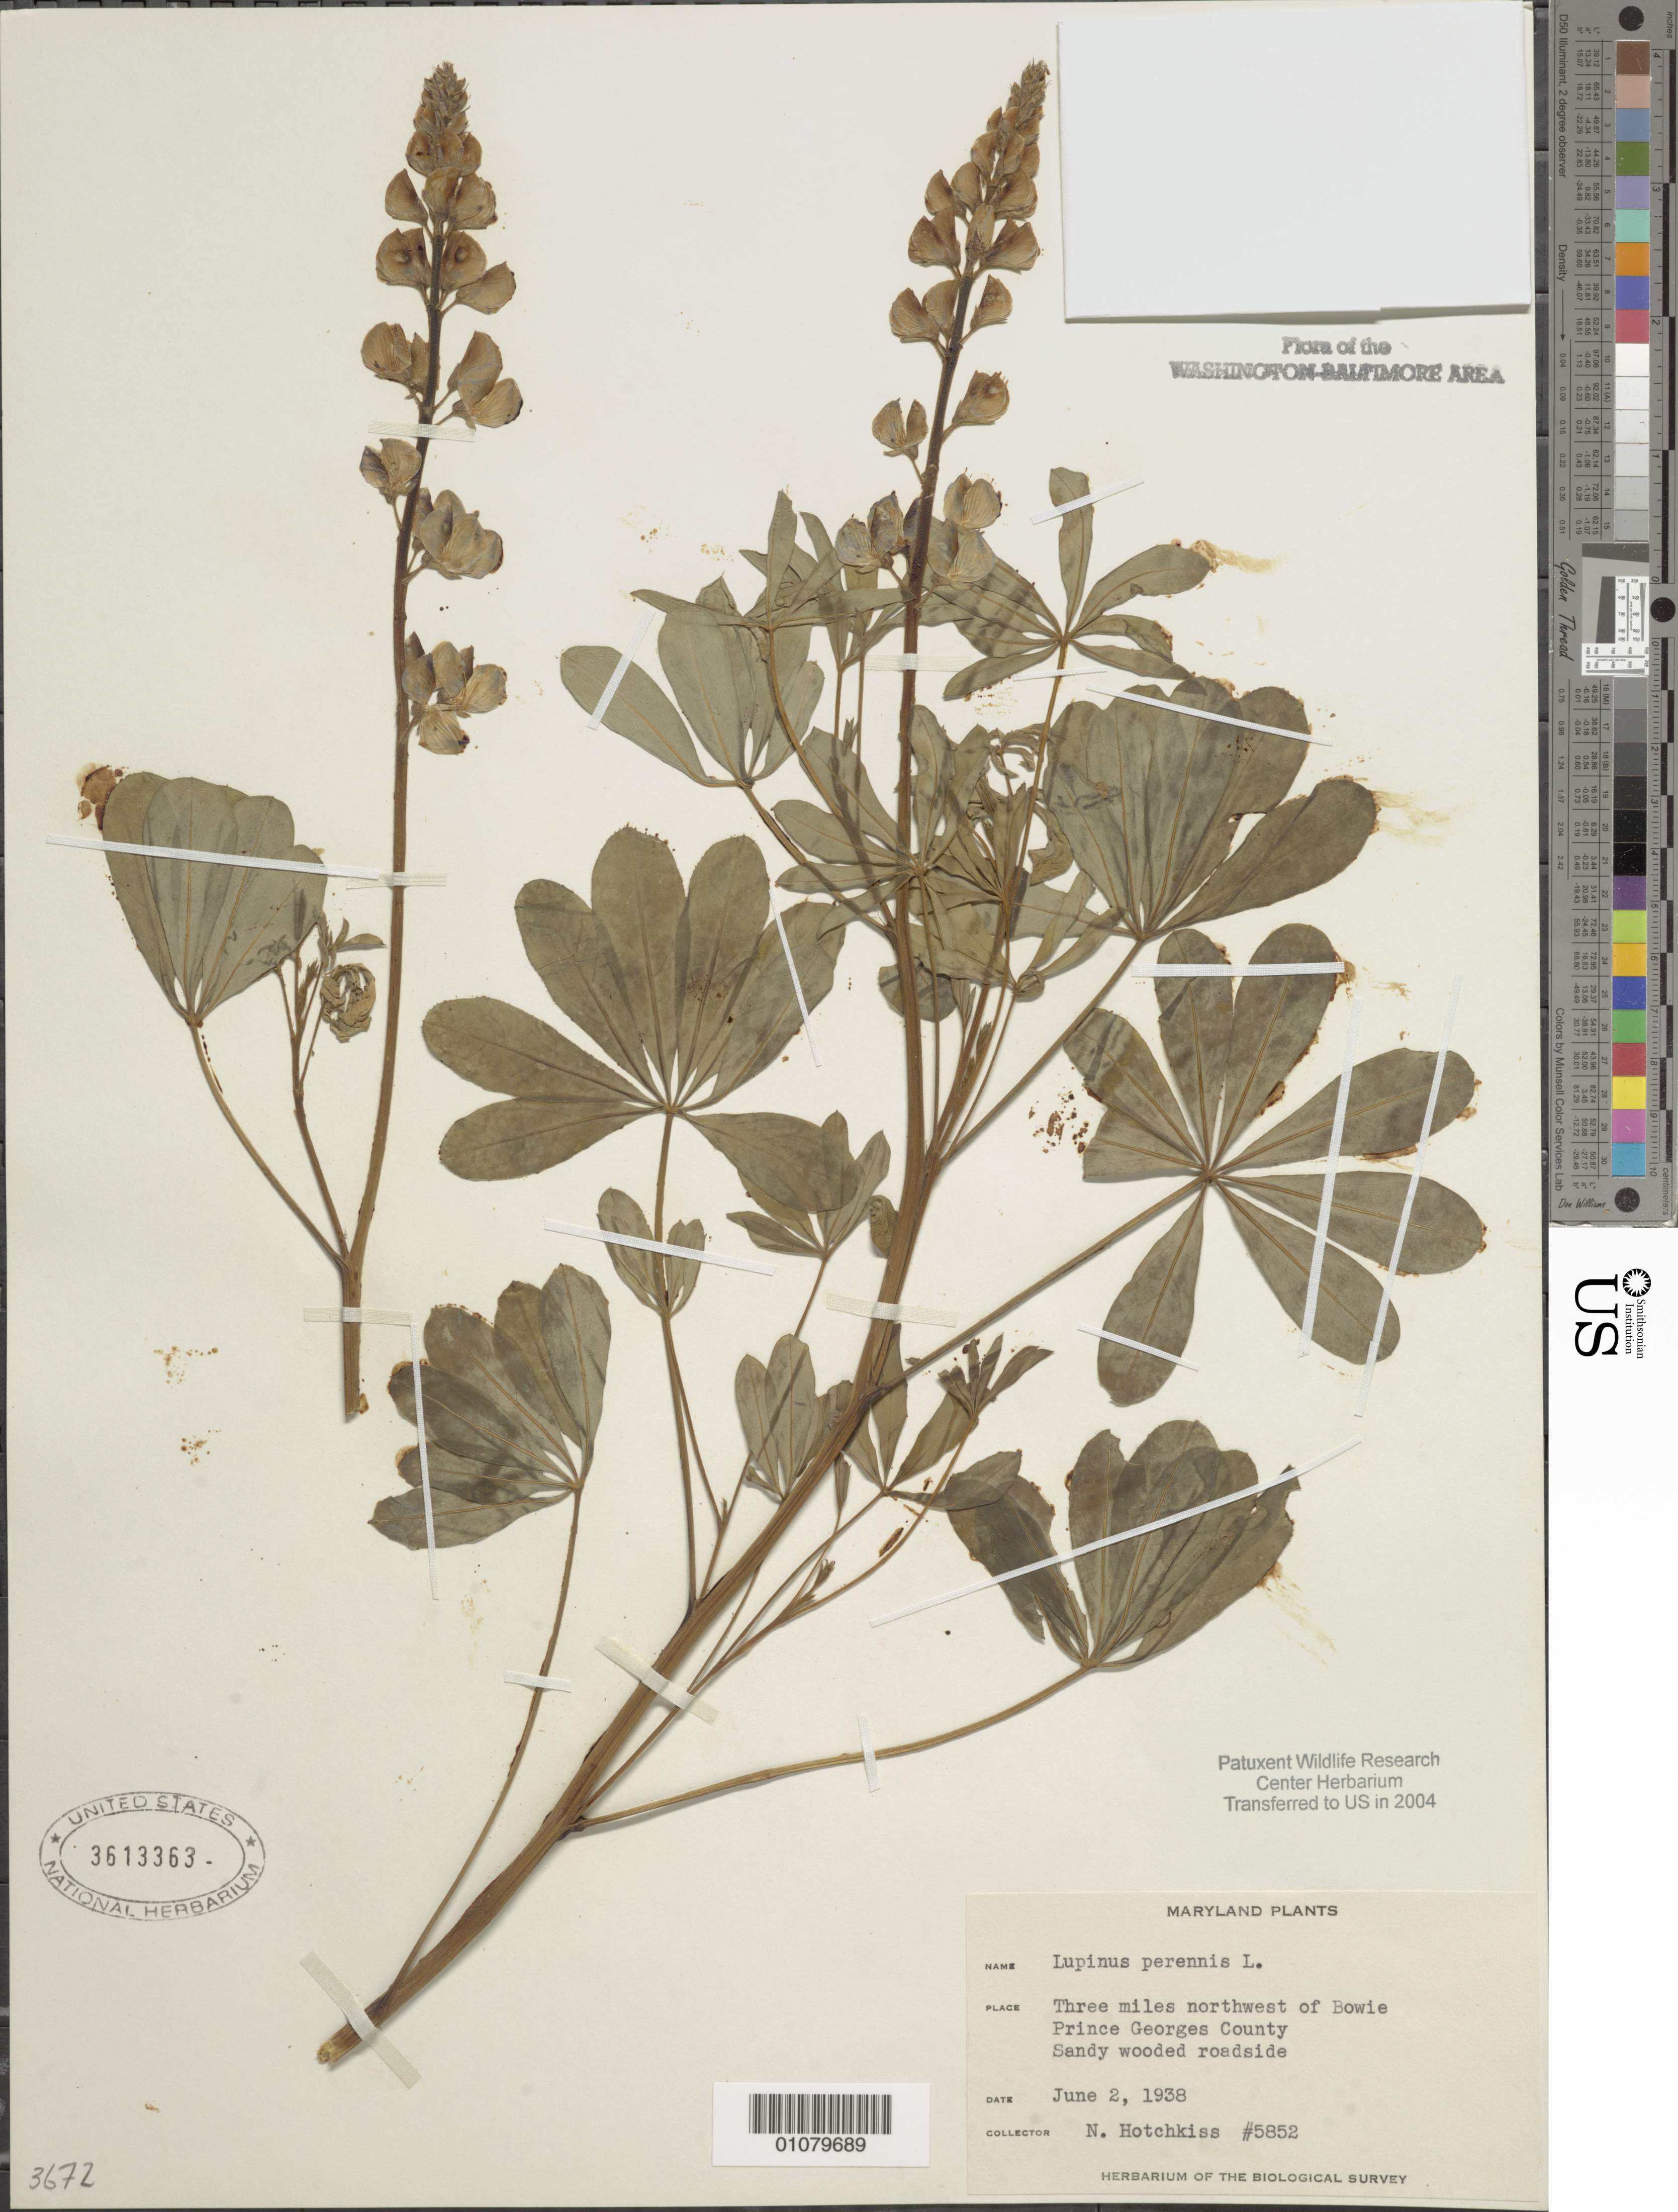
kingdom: Plantae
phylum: Tracheophyta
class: Magnoliopsida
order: Fabales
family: Fabaceae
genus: Lupinus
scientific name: Lupinus perennis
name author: L.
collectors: N. Hotchkiss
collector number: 5852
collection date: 1938-06-02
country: United States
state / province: Maryland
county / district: Prince George's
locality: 3 miles N.W. of Bowie.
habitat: Sandy wooded roadside.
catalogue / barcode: US 3613363